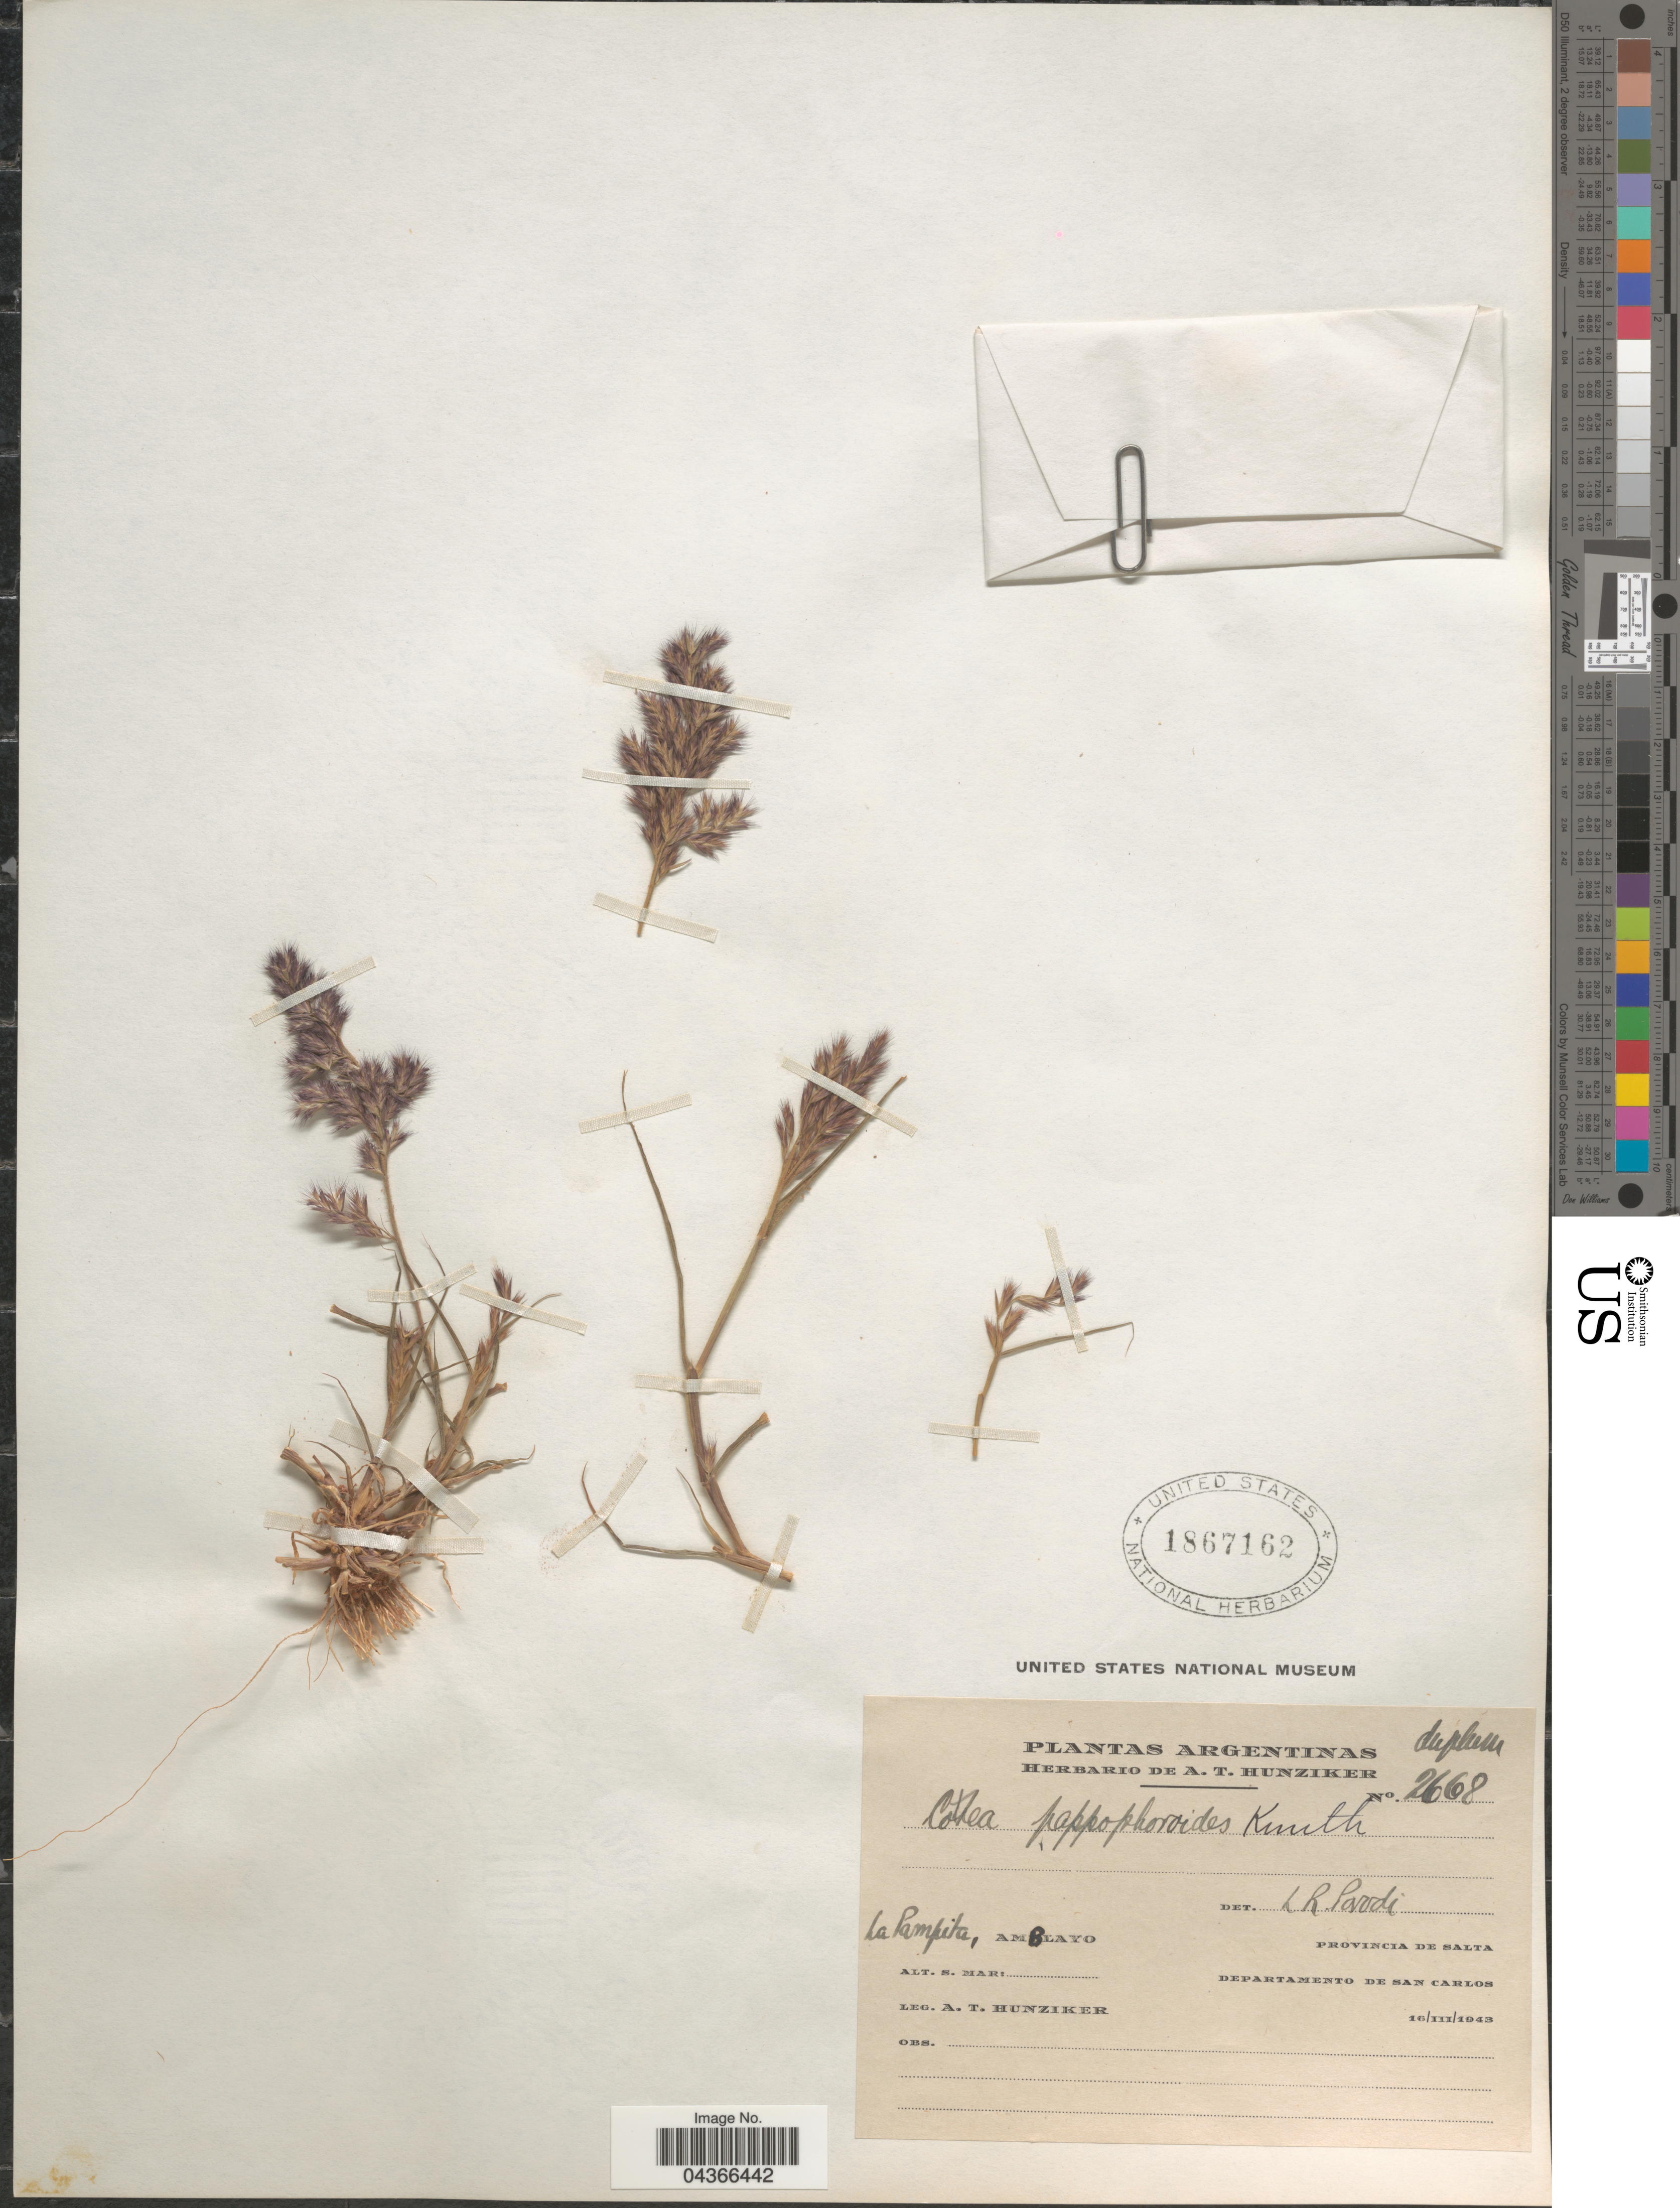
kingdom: Plantae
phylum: Tracheophyta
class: Liliopsida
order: Poales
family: Poaceae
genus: Cottea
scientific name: Cottea pappophoroides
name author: Kunth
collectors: A. T. Hunziker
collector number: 2668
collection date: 1943-03-16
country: Argentina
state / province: Salta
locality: La Pampita, Amblayo. Departamento de San Carlos.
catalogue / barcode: US 1867162